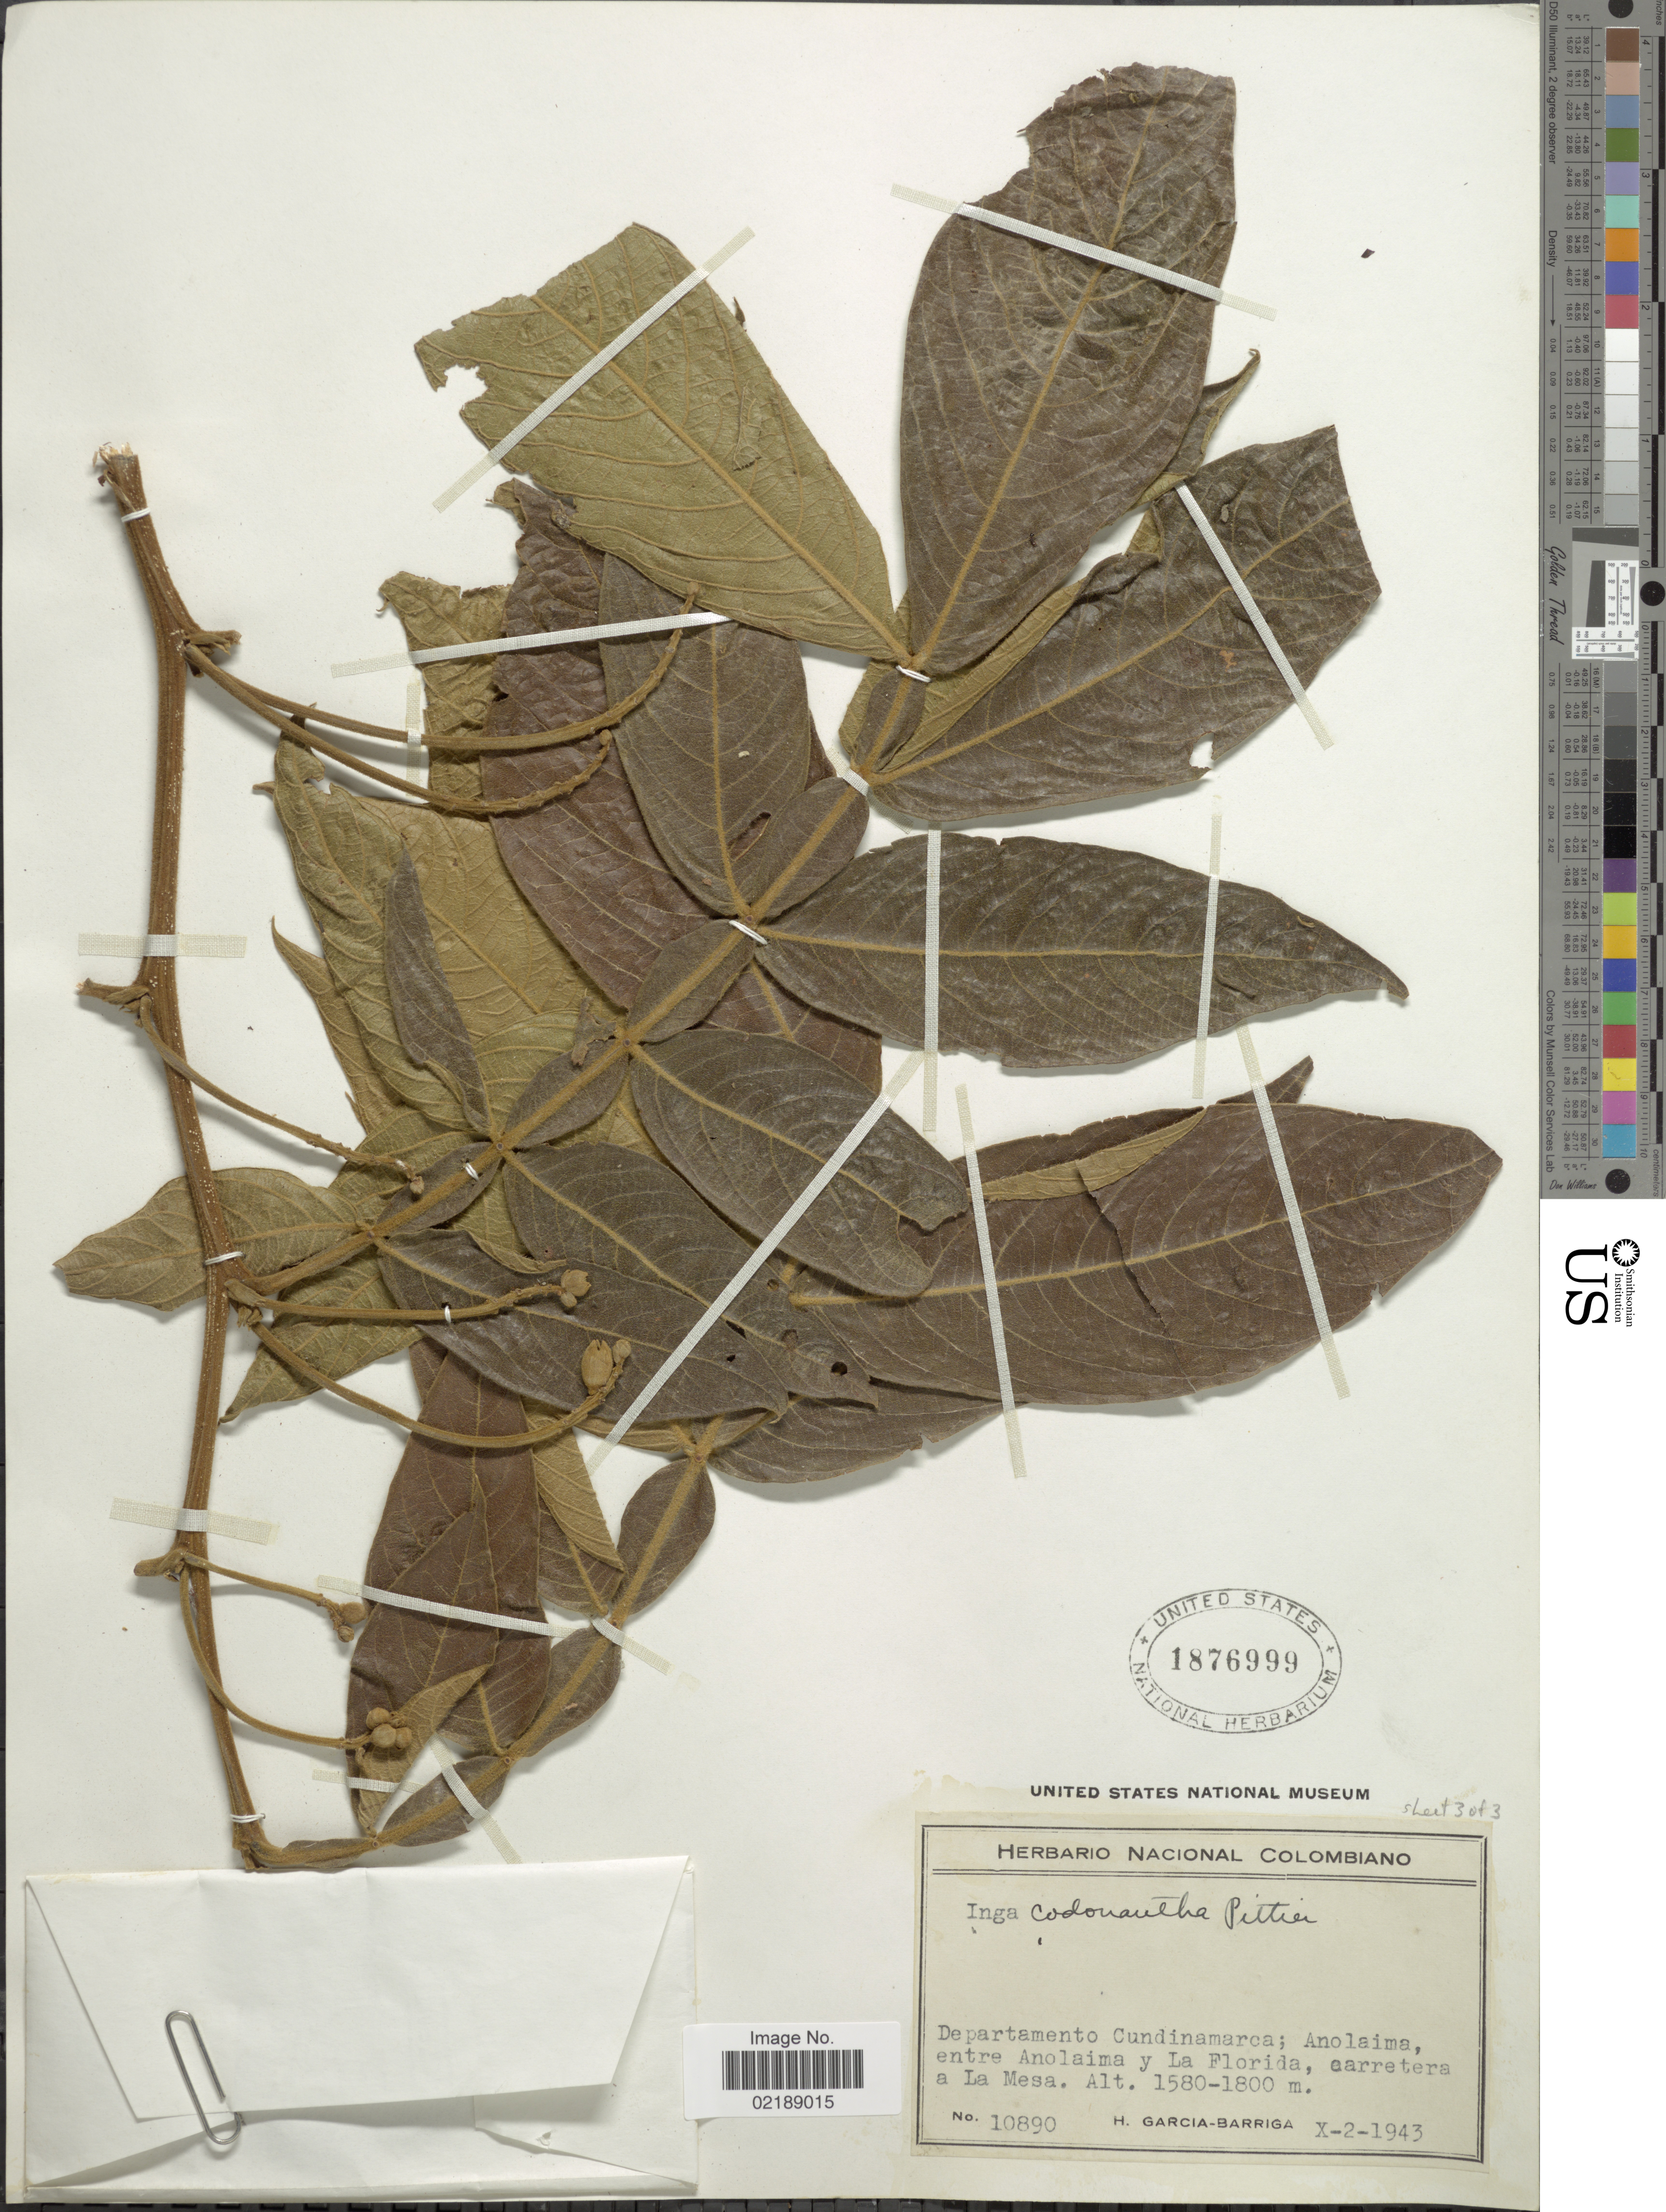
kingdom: Plantae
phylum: Tracheophyta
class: Magnoliopsida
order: Fabales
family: Fabaceae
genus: Inga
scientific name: Inga ornata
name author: Kunth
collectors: H. García Barriga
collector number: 10890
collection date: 1943-10-02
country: Colombia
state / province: Cundinamarca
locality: Anolaima en tre Anolaima y La Florida, carretera a La Mesa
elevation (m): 1580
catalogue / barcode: US 1876999